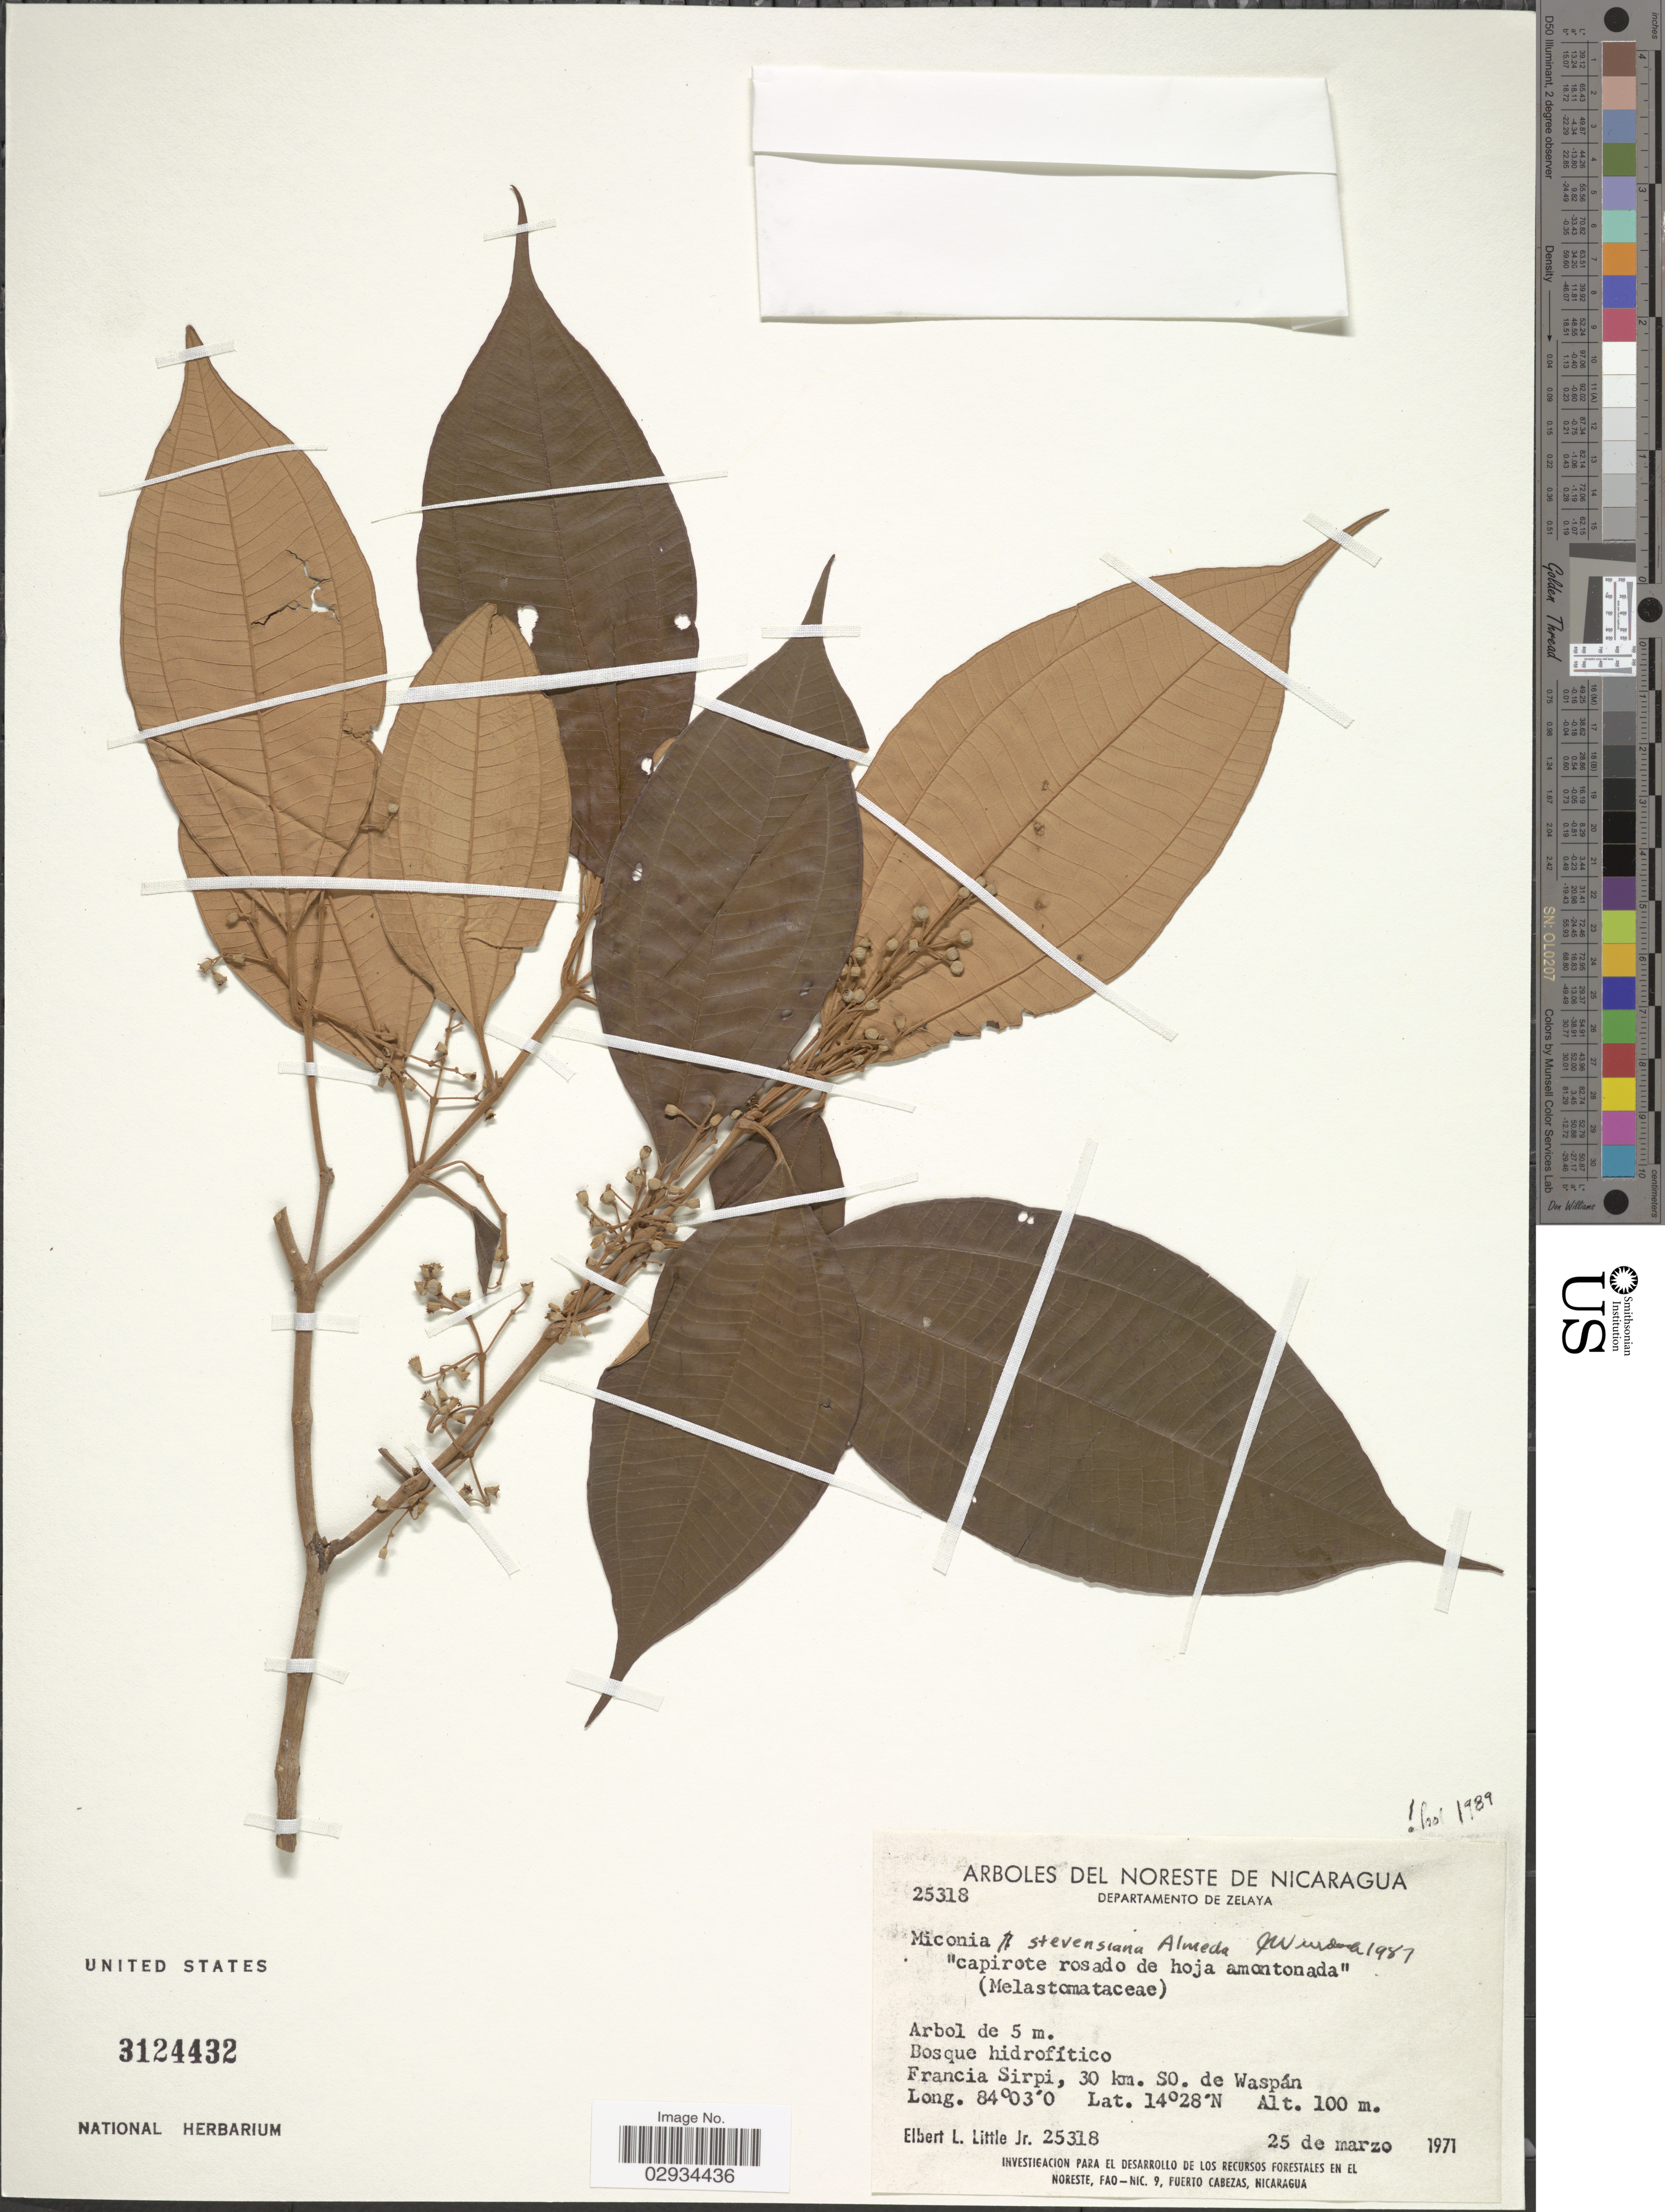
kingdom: Plantae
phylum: Tracheophyta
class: Magnoliopsida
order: Myrtales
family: Melastomataceae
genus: Miconia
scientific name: Miconia stevensiana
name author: Almeda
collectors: E. L. Little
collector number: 25318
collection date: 1971-03-25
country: Nicaragua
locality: Noreste de Nicaragua. Departamento de Zelaya. Francia Sirpi, 30 km. SO. de Waspán.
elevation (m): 100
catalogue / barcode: US 3124432